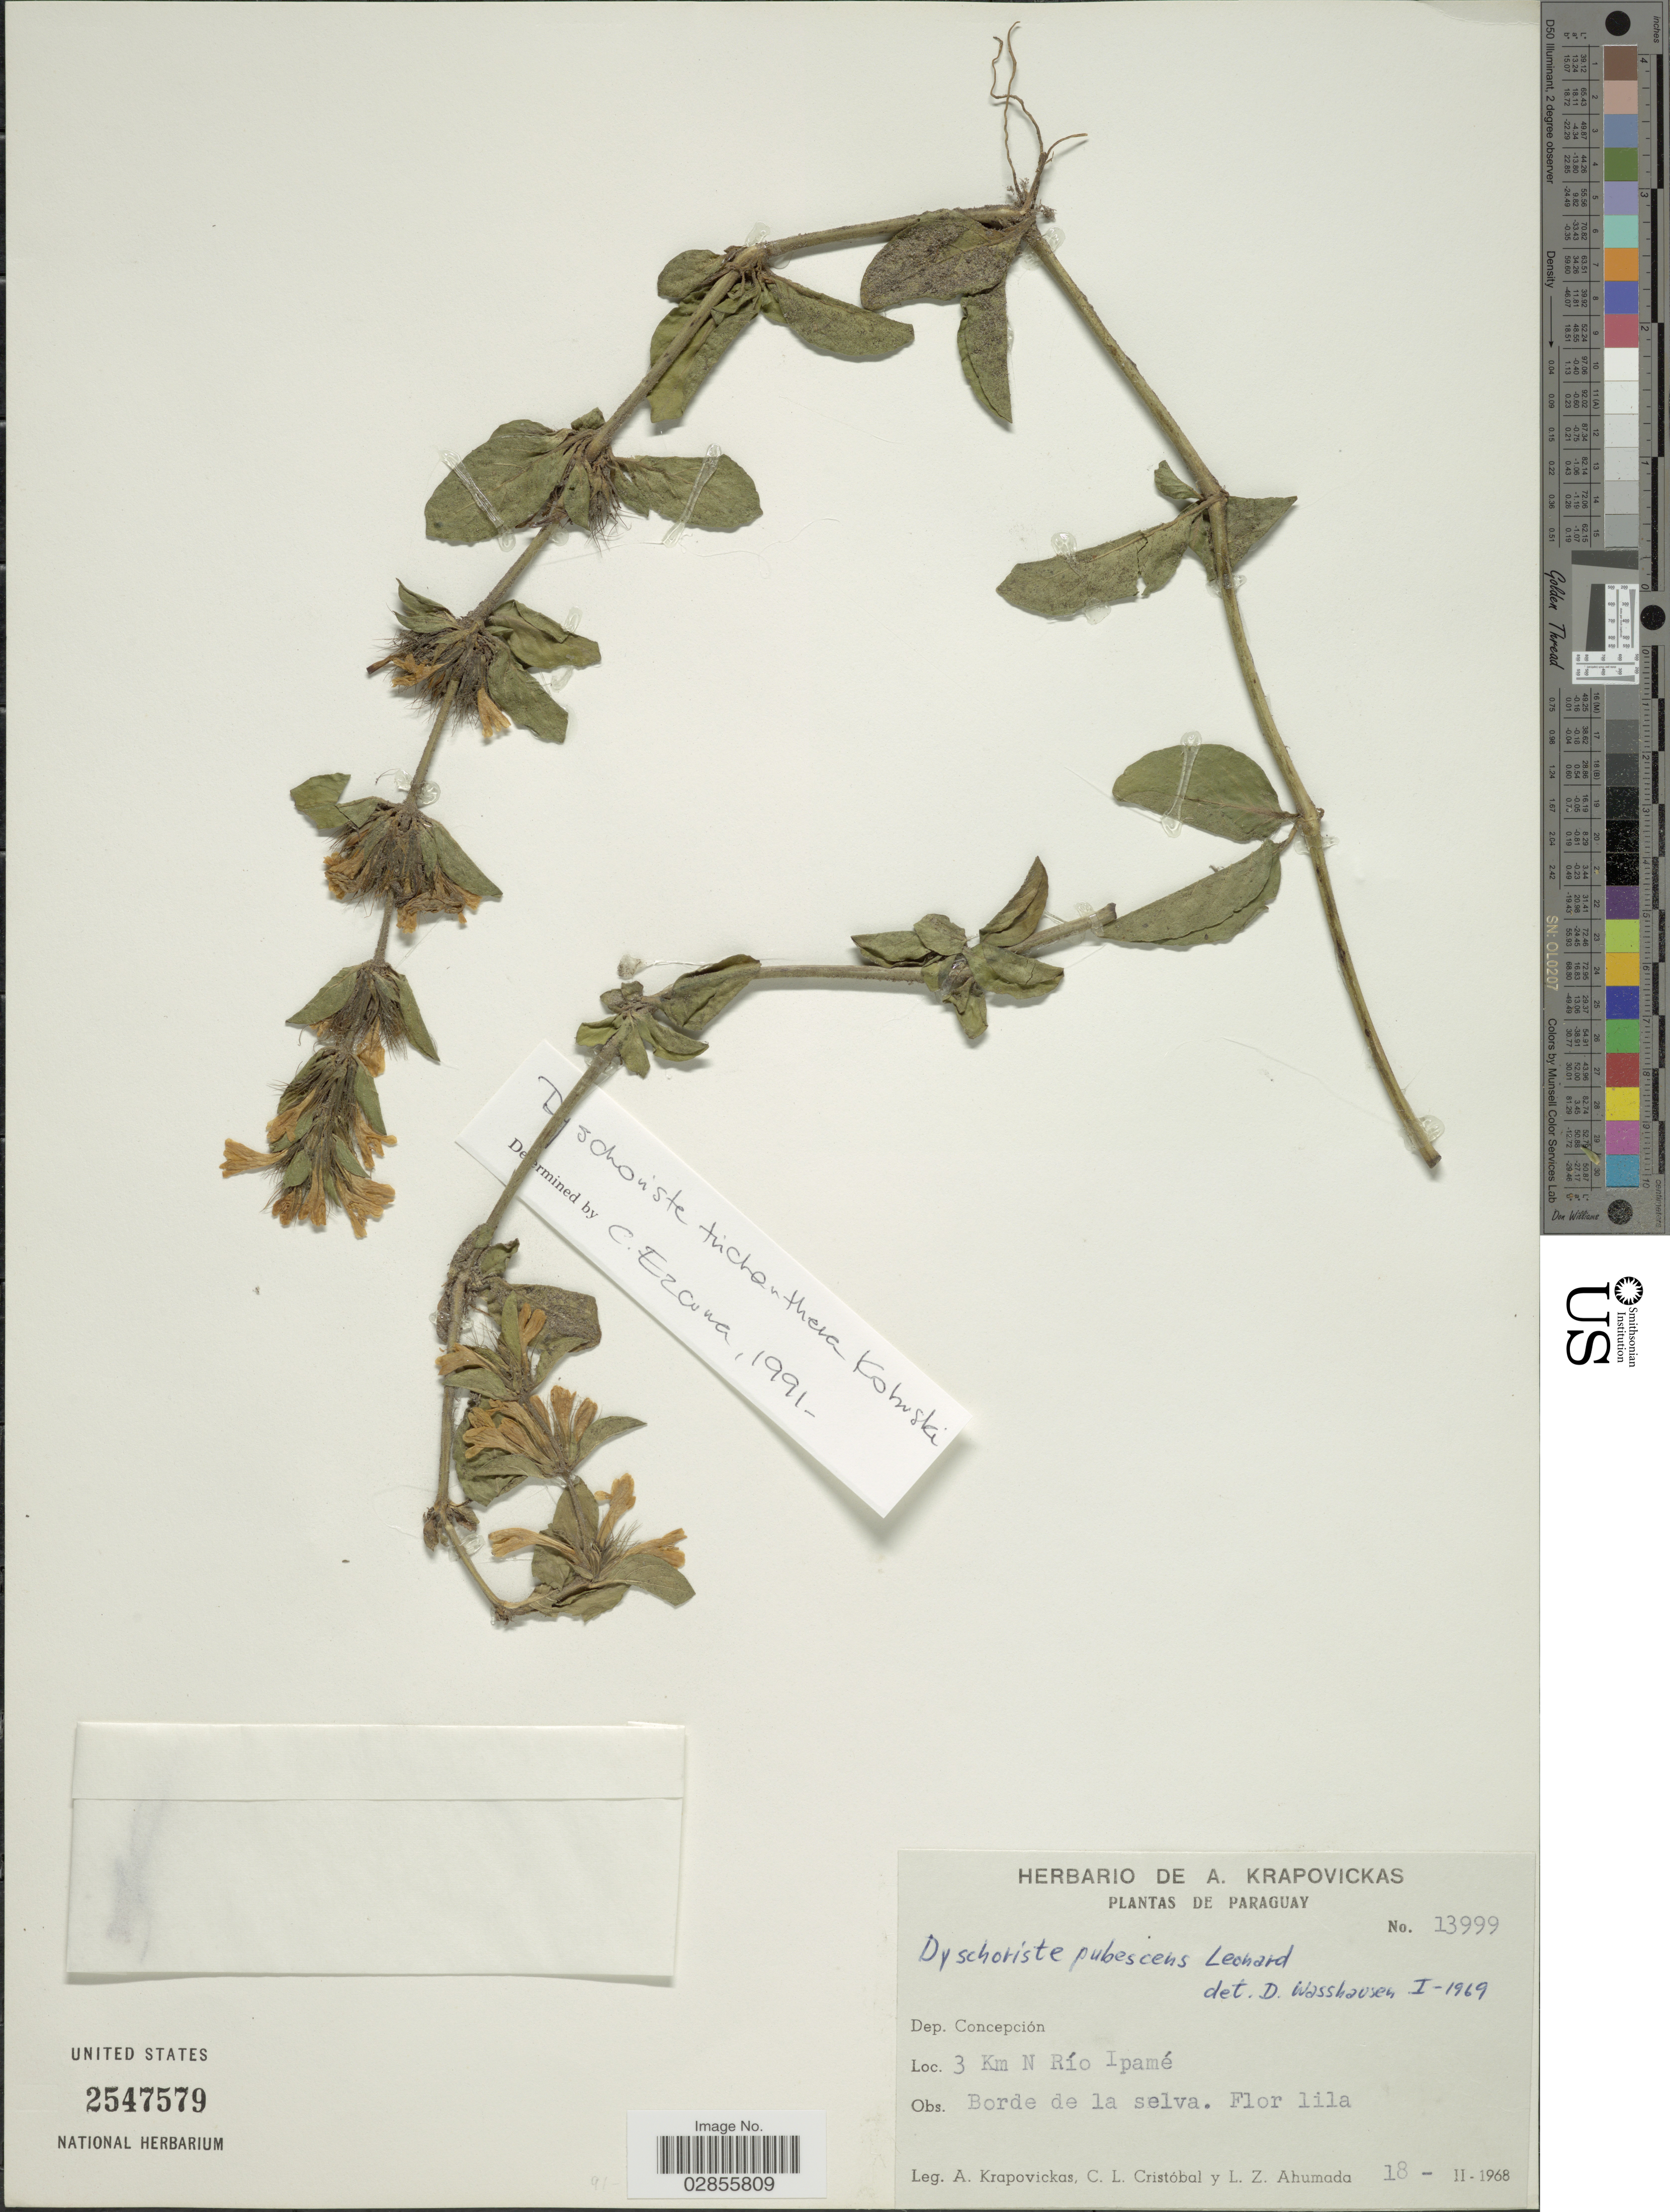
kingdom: Plantae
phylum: Tracheophyta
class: Magnoliopsida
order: Lamiales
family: Acanthaceae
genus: Dyschoriste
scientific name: Dyschoriste trichocalyx subsp. verticillaris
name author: (C.B. Clarke) Vollesen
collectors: A. Krapovickas, C. L. Cristóbal & L. Ahumada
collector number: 13999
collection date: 1968-02-18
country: Paraguay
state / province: Concepcion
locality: Dep. Concepción. 3 Km N Río Ipamé.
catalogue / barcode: US 2547579